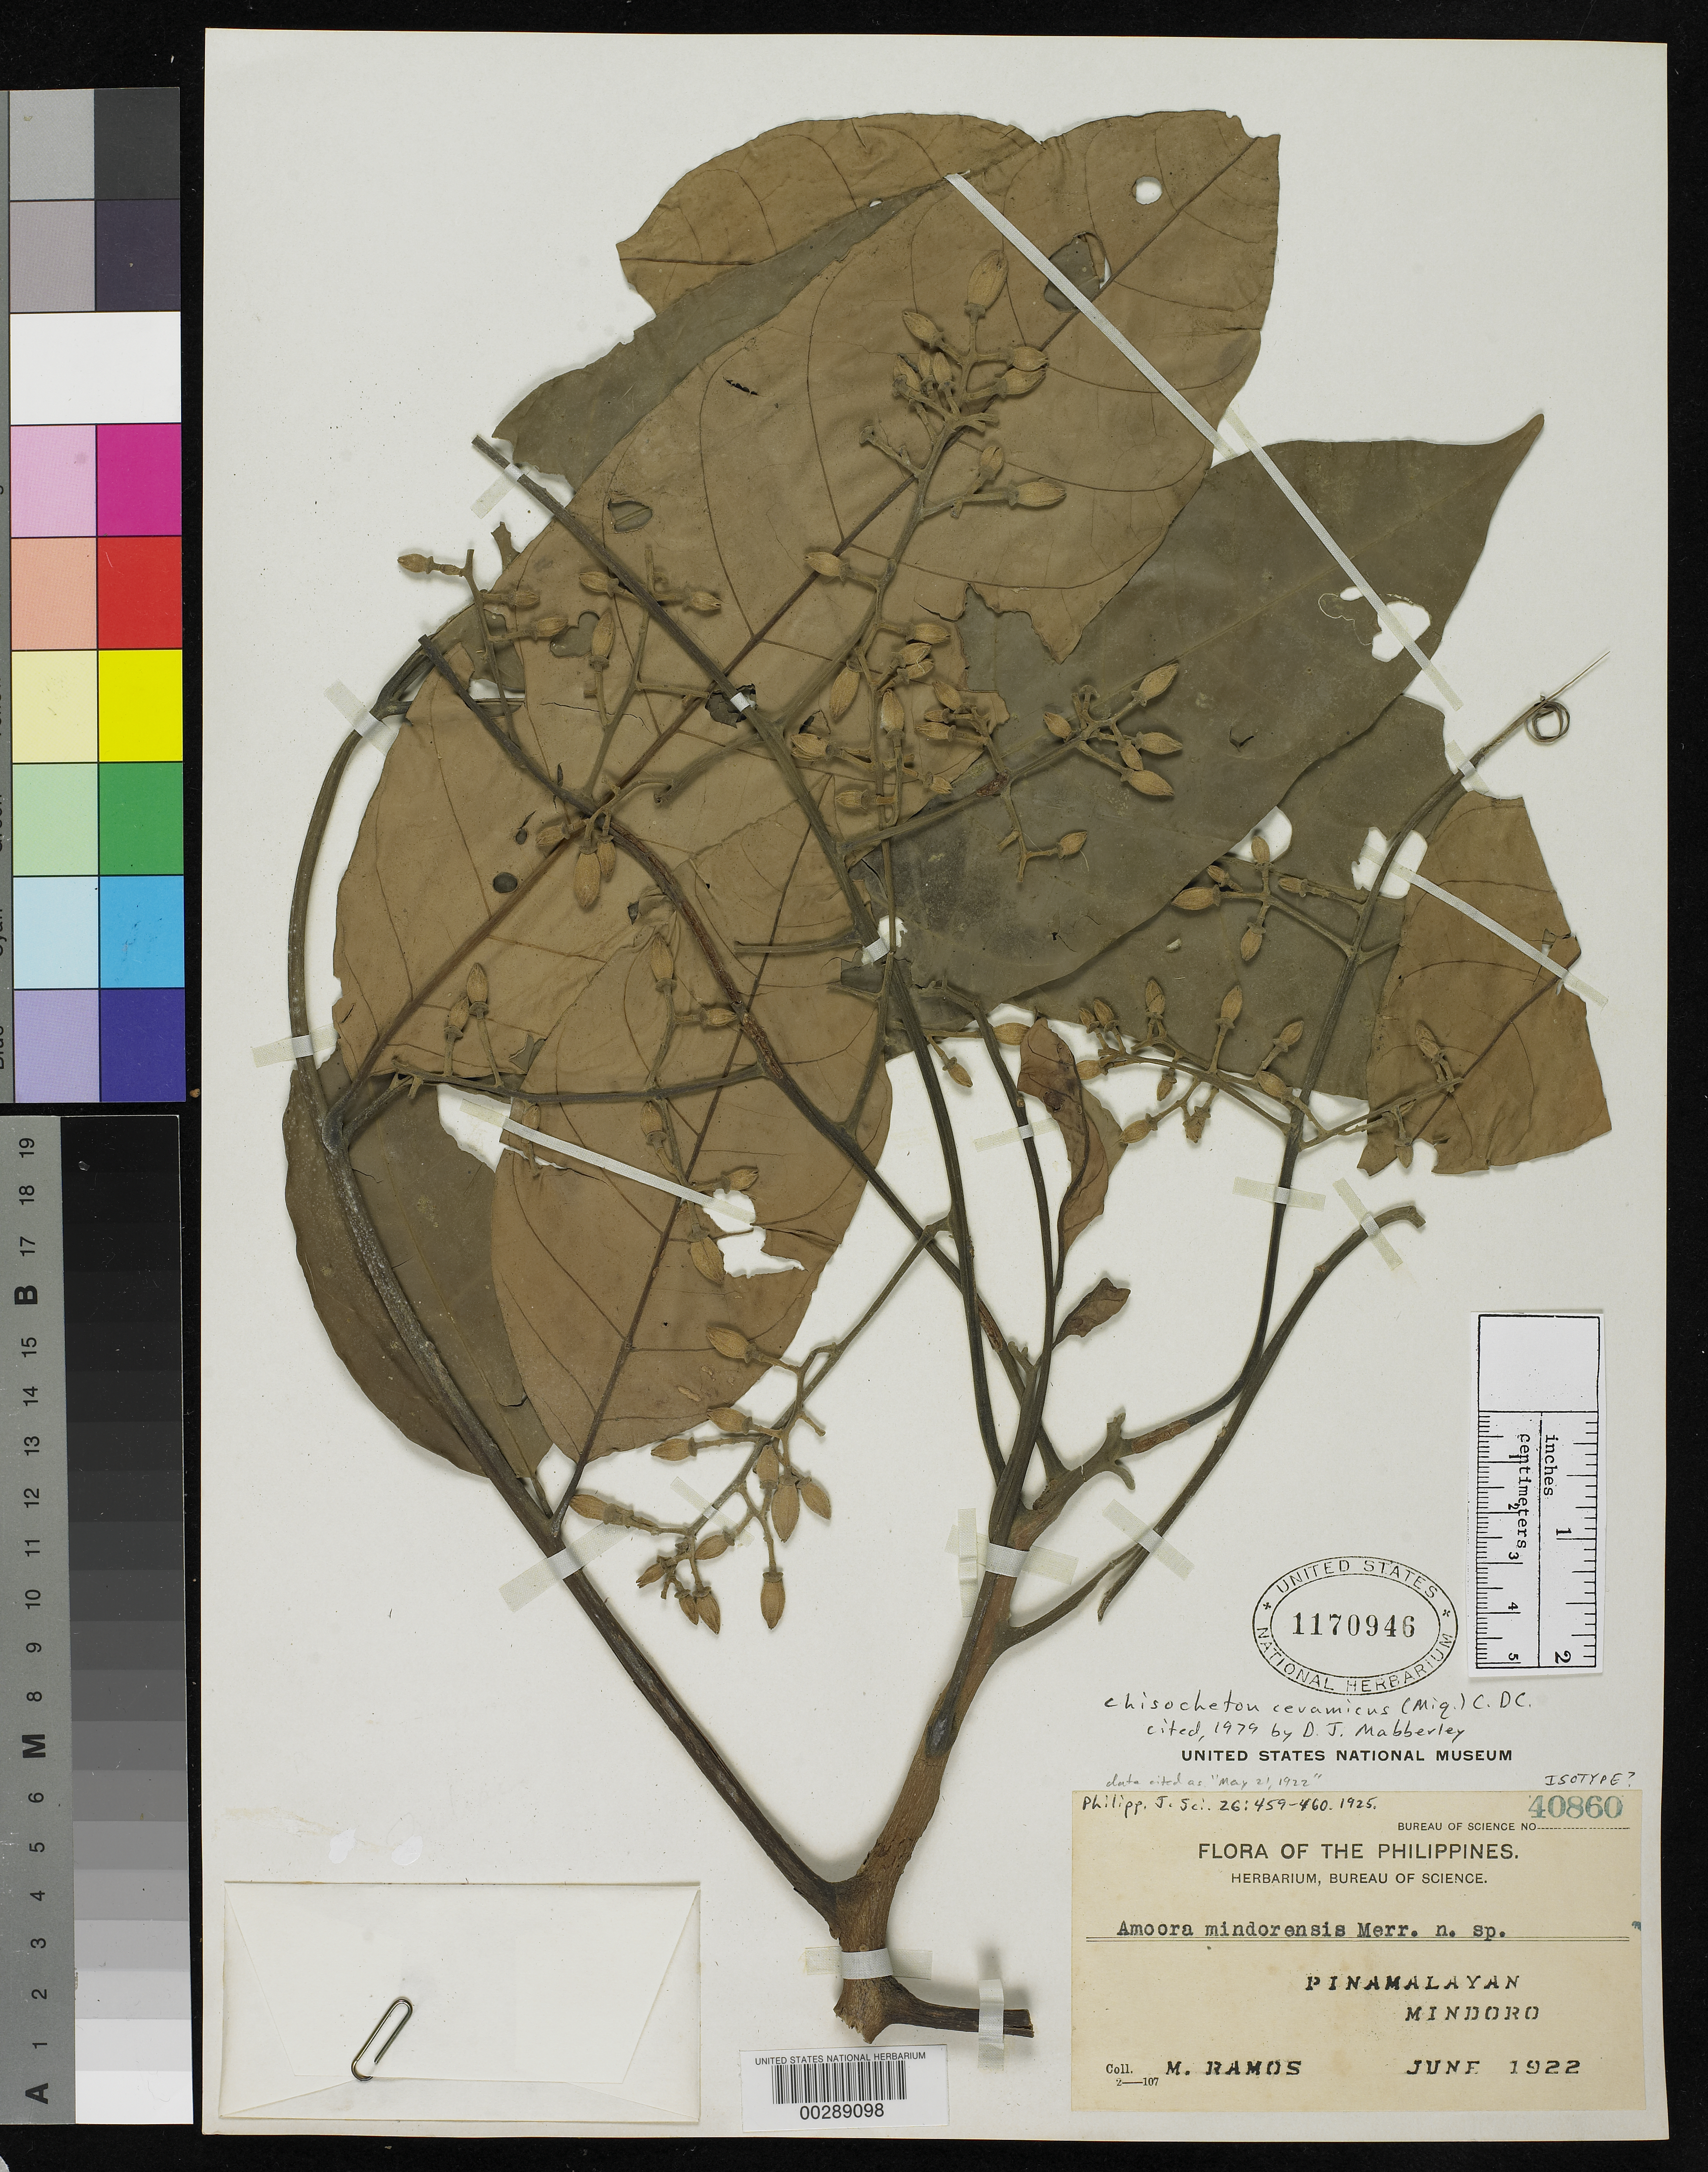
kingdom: Plantae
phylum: Tracheophyta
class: Magnoliopsida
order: Sapindales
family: Meliaceae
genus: Amoora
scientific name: Amoora mindorensis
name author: Merr.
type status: Isotype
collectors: M. Ramos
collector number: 40860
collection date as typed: Jun 1922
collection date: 1922-06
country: Philippines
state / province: Mimaropa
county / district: Mindoro Oriental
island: Mindoro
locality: Pinamalayan.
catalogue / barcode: US 1170946